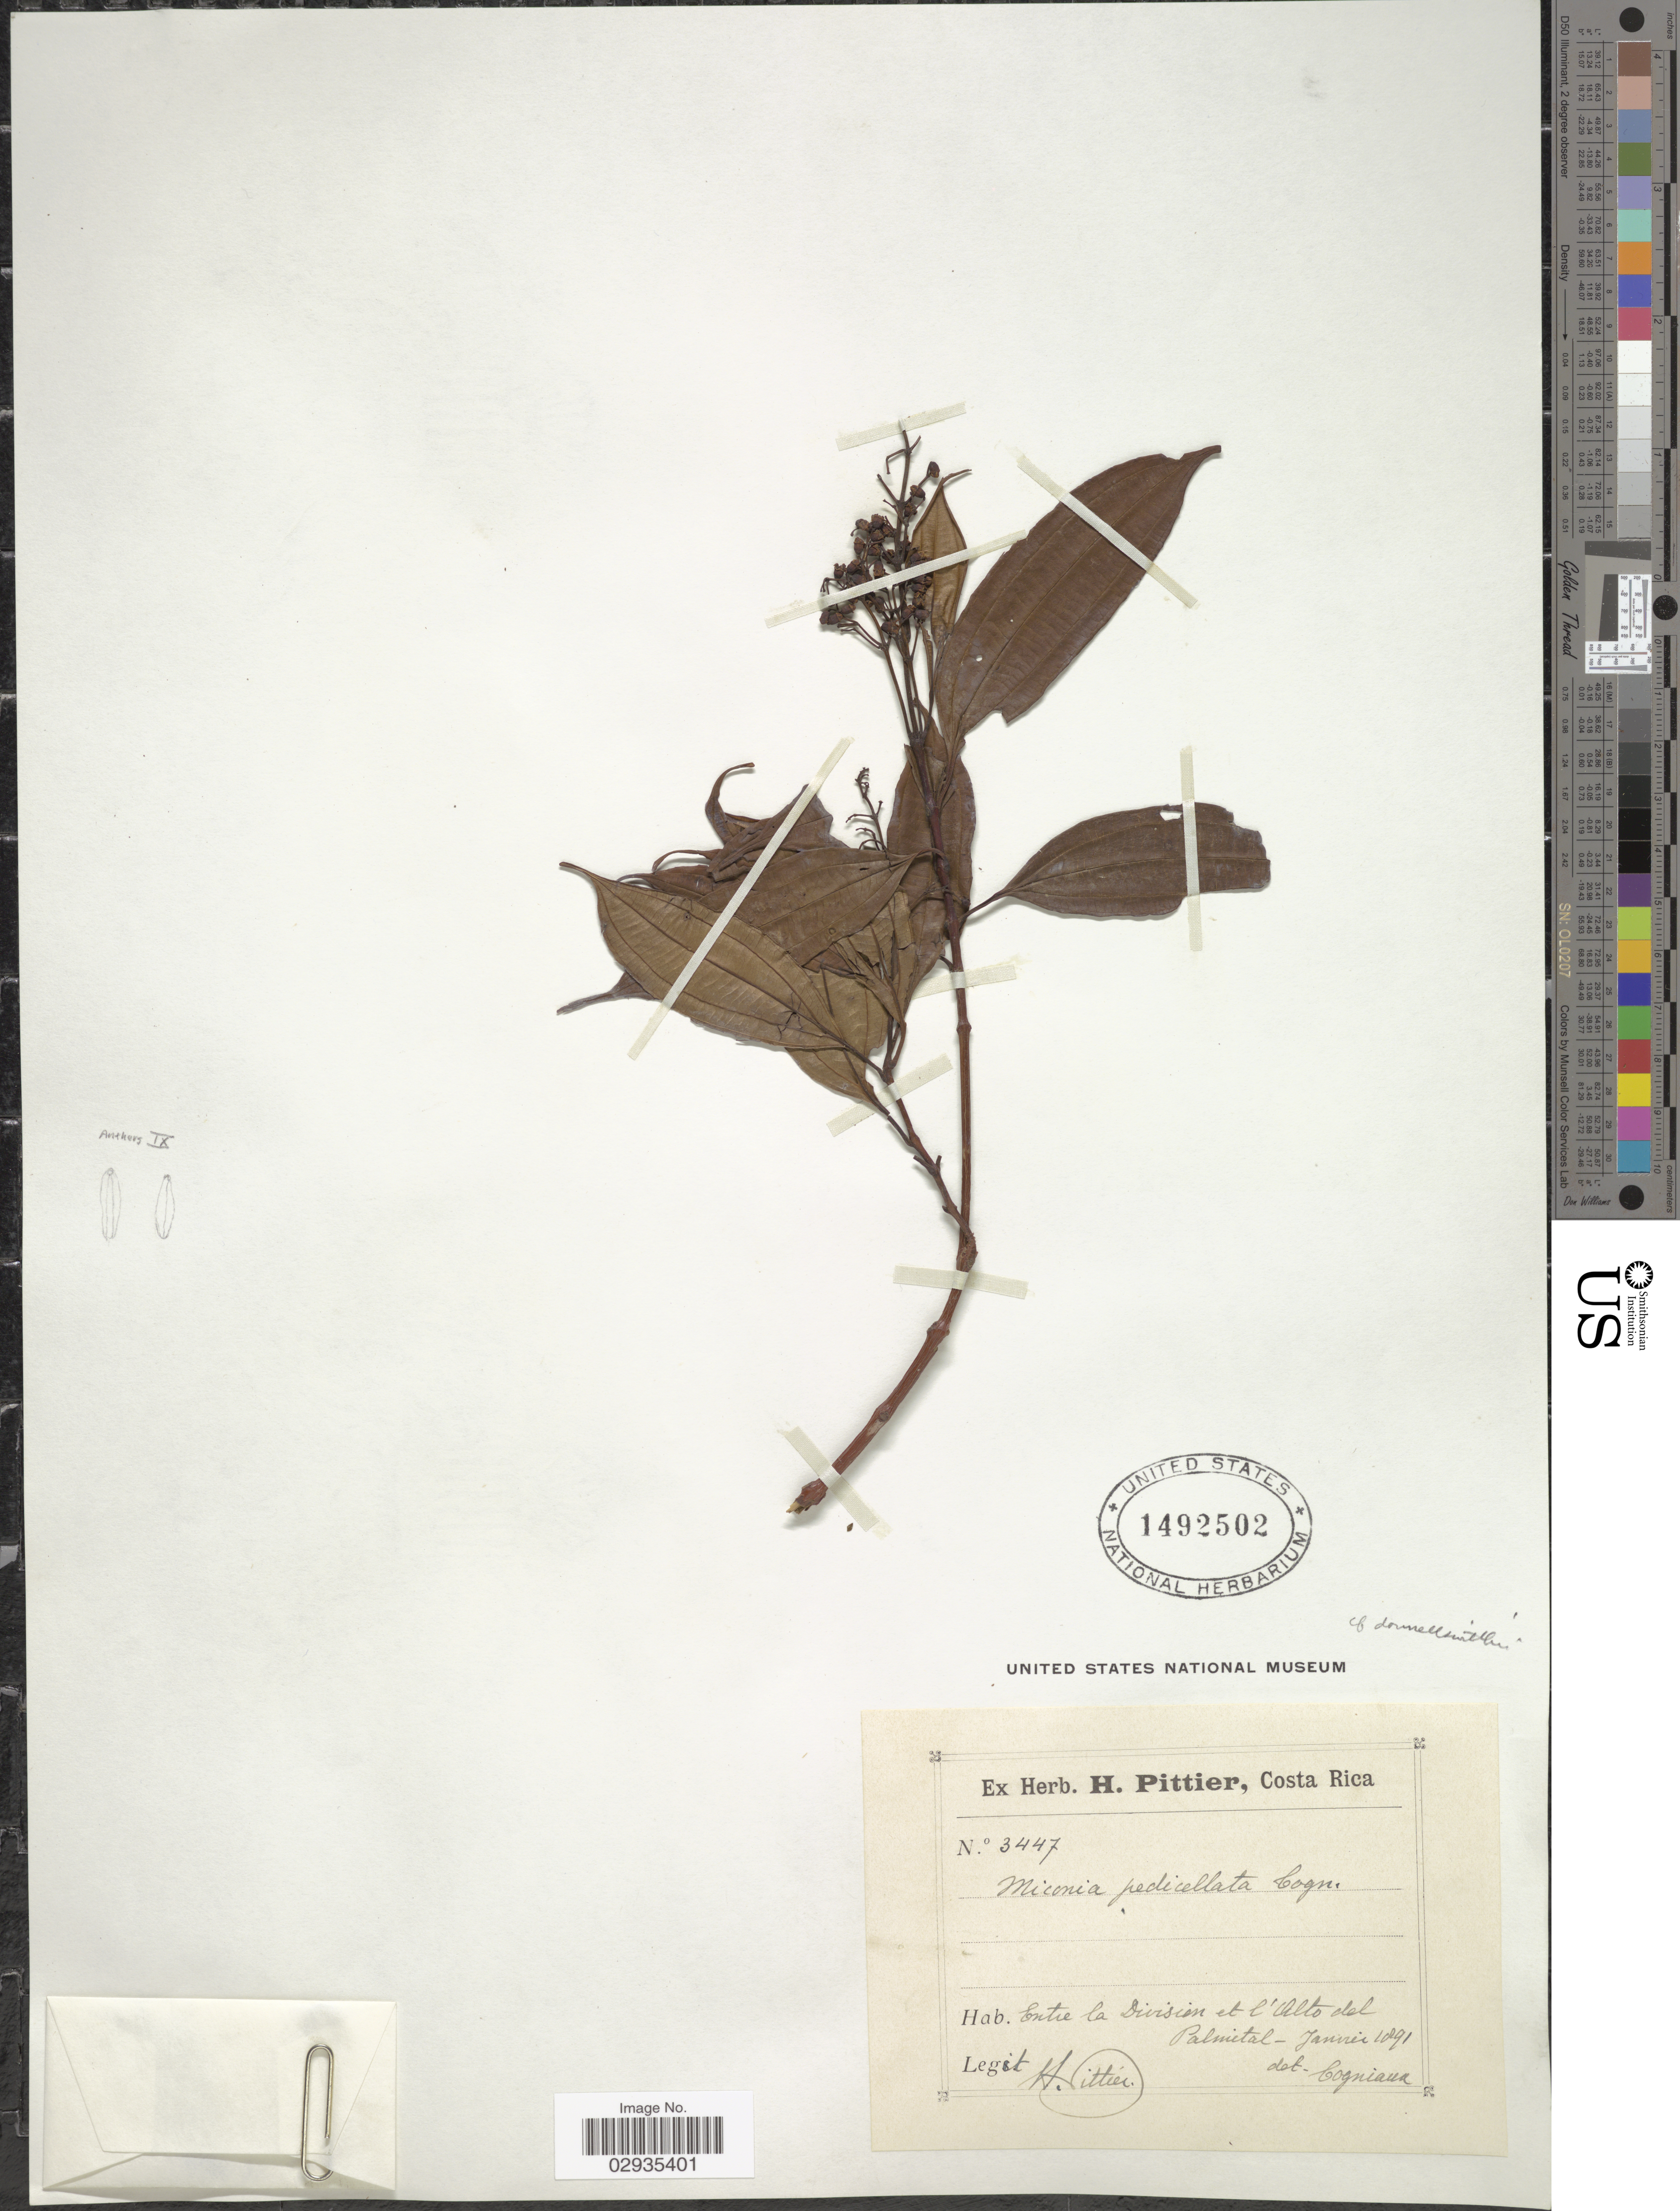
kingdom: Plantae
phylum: Tracheophyta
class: Magnoliopsida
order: Myrtales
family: Melastomataceae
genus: Miconia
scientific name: Miconia pedicellata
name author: Cogn.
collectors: H. F. Pittier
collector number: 3447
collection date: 1891-01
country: Costa Rica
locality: Entre la Division et l'Alto del Palmital.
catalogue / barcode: US 1492502